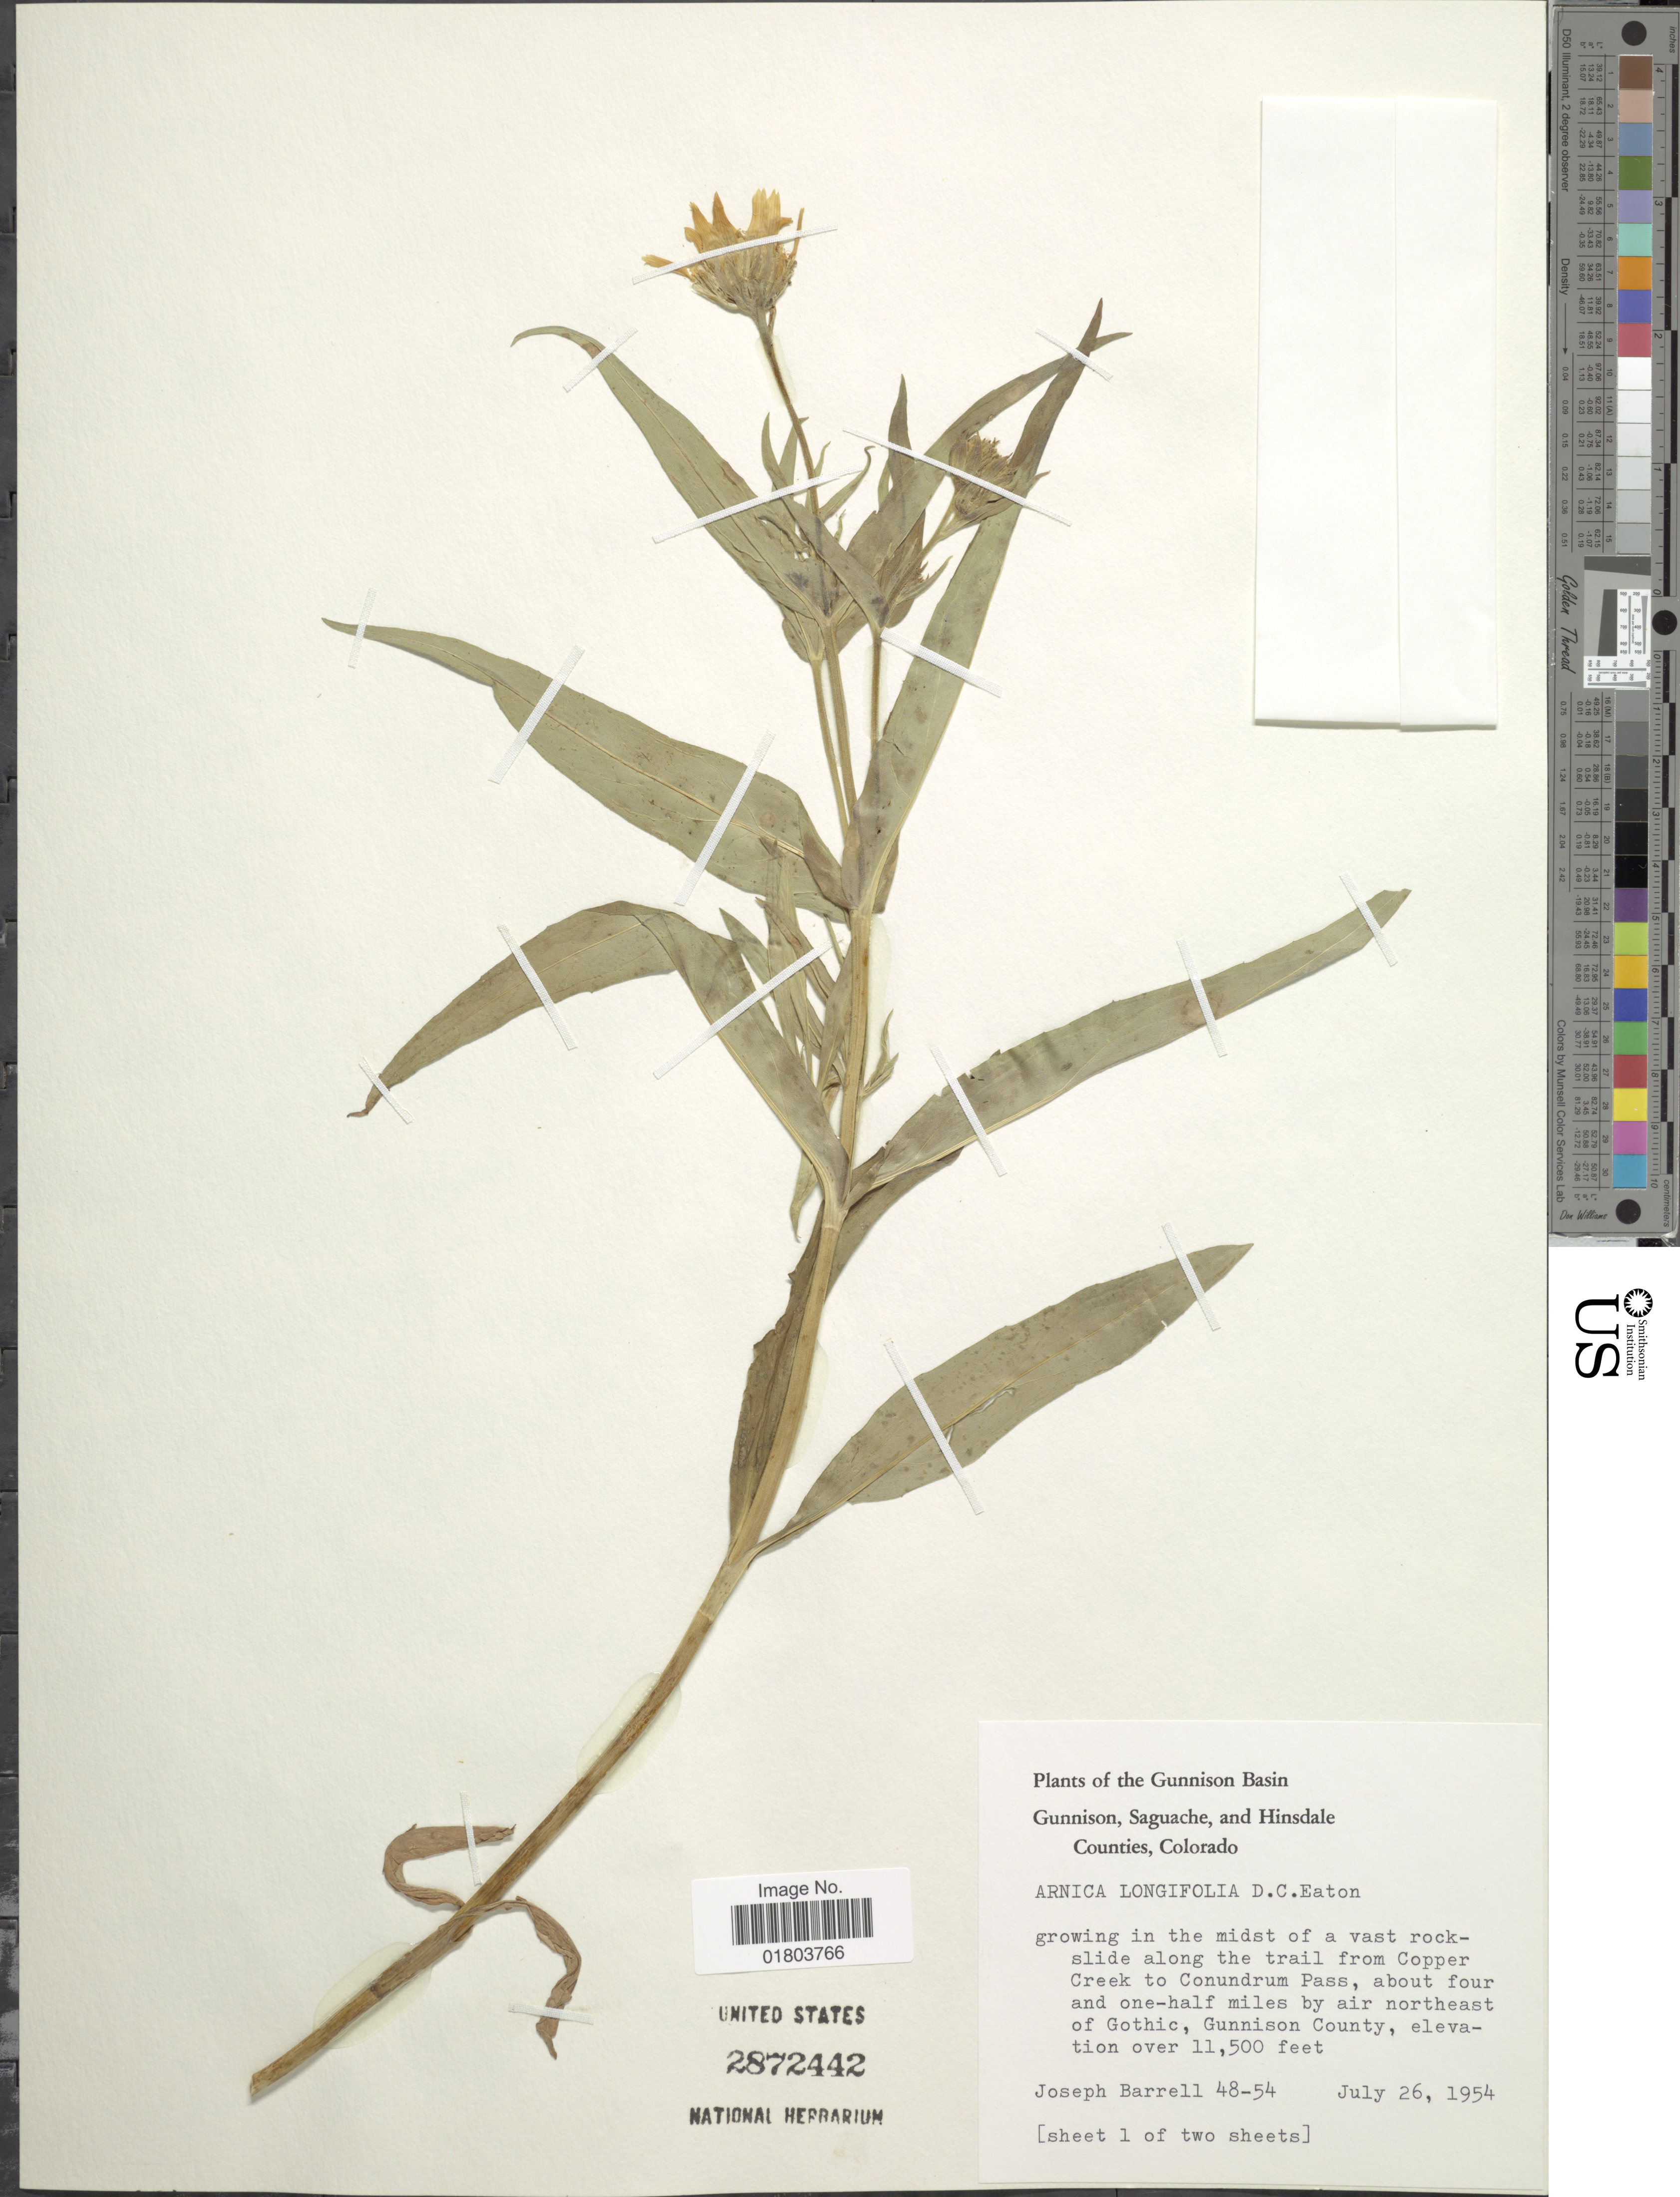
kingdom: Plantae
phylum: Tracheophyta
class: Magnoliopsida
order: Asterales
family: Asteraceae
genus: Arnica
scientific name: Arnica longifolia subsp. genuina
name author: Maguire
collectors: J. Barrell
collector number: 48-54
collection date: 1954-07-26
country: United States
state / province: Colorado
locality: The Gunnison Basin Gunnison, Saguache, and Hinsdale Counties, growing in the midst of a vast rockslide along the trail from Copper Creek to Conundrum Pass, about four and one-half miles by air northeast of Gothic, Gunnison County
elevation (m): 3505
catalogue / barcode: US 2872442